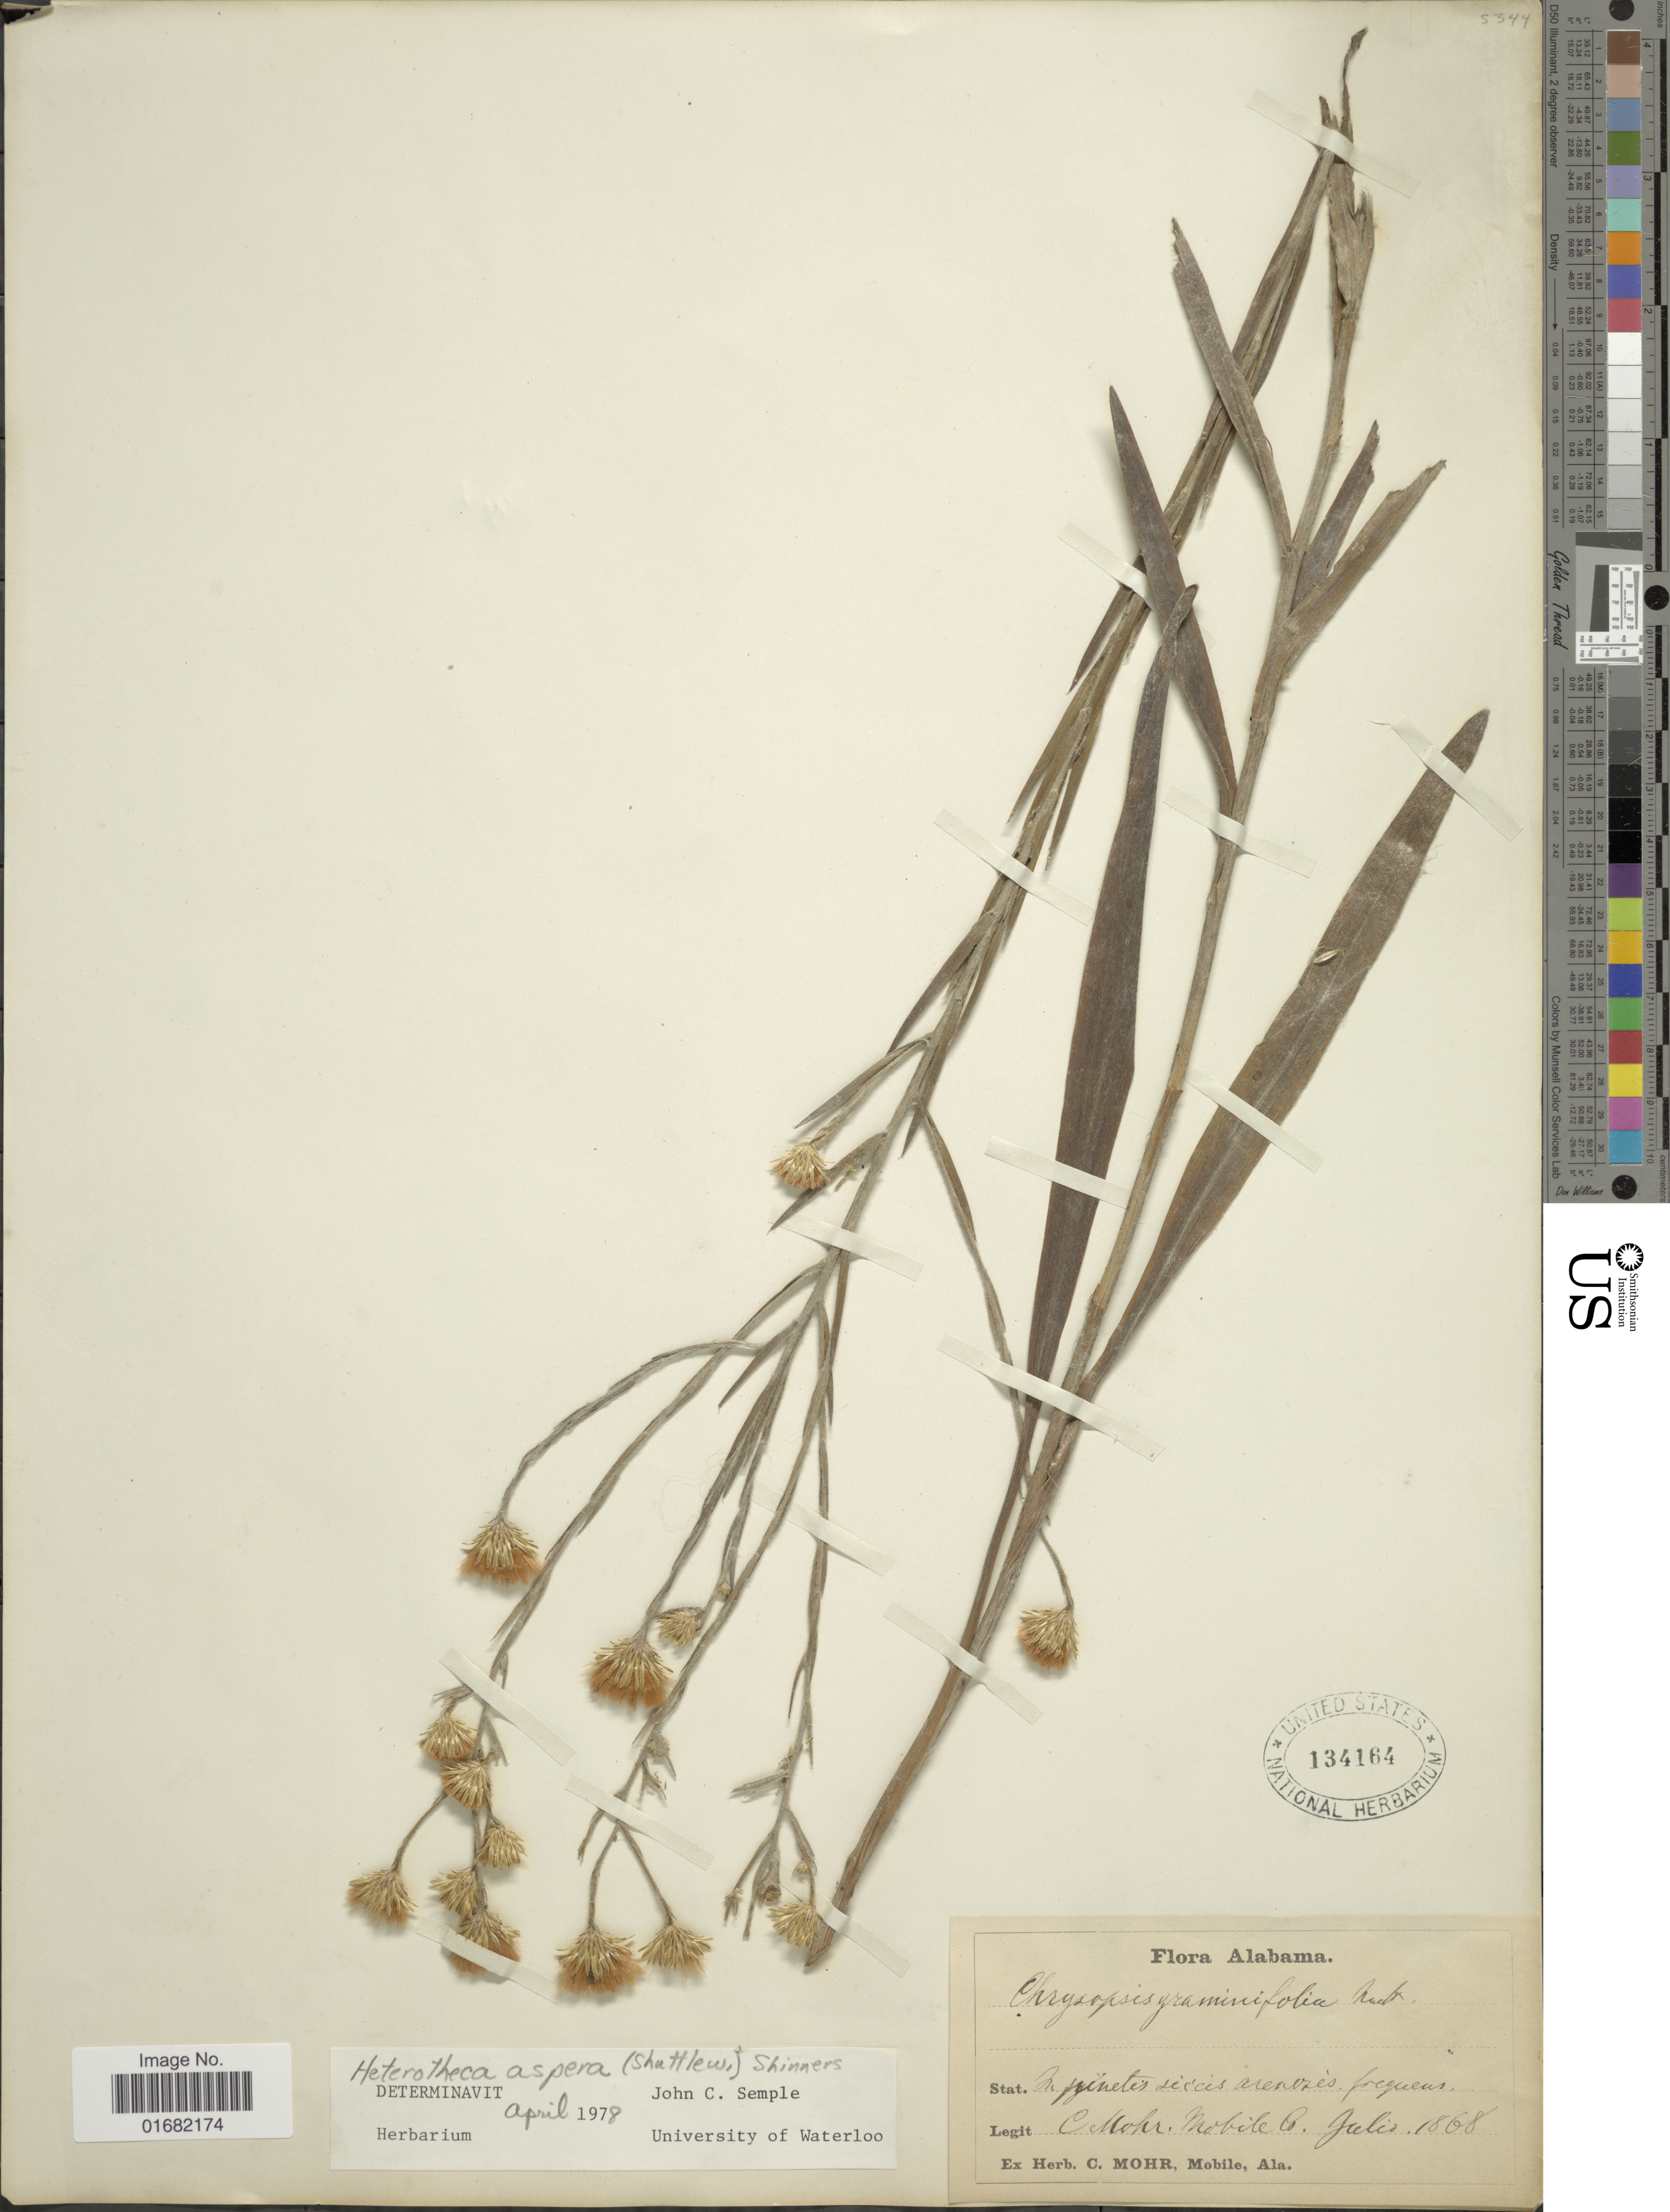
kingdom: Plantae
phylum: Tracheophyta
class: Magnoliopsida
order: Asterales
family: Asteraceae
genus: Heterotheca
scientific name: Heterotheca aspera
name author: (Shuttlew. ex A. Gray) Shinners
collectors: C. T. Mohr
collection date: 1868-07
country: United States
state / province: Alabama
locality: Br. punetes siccis arenoses frequens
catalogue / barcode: US 134164